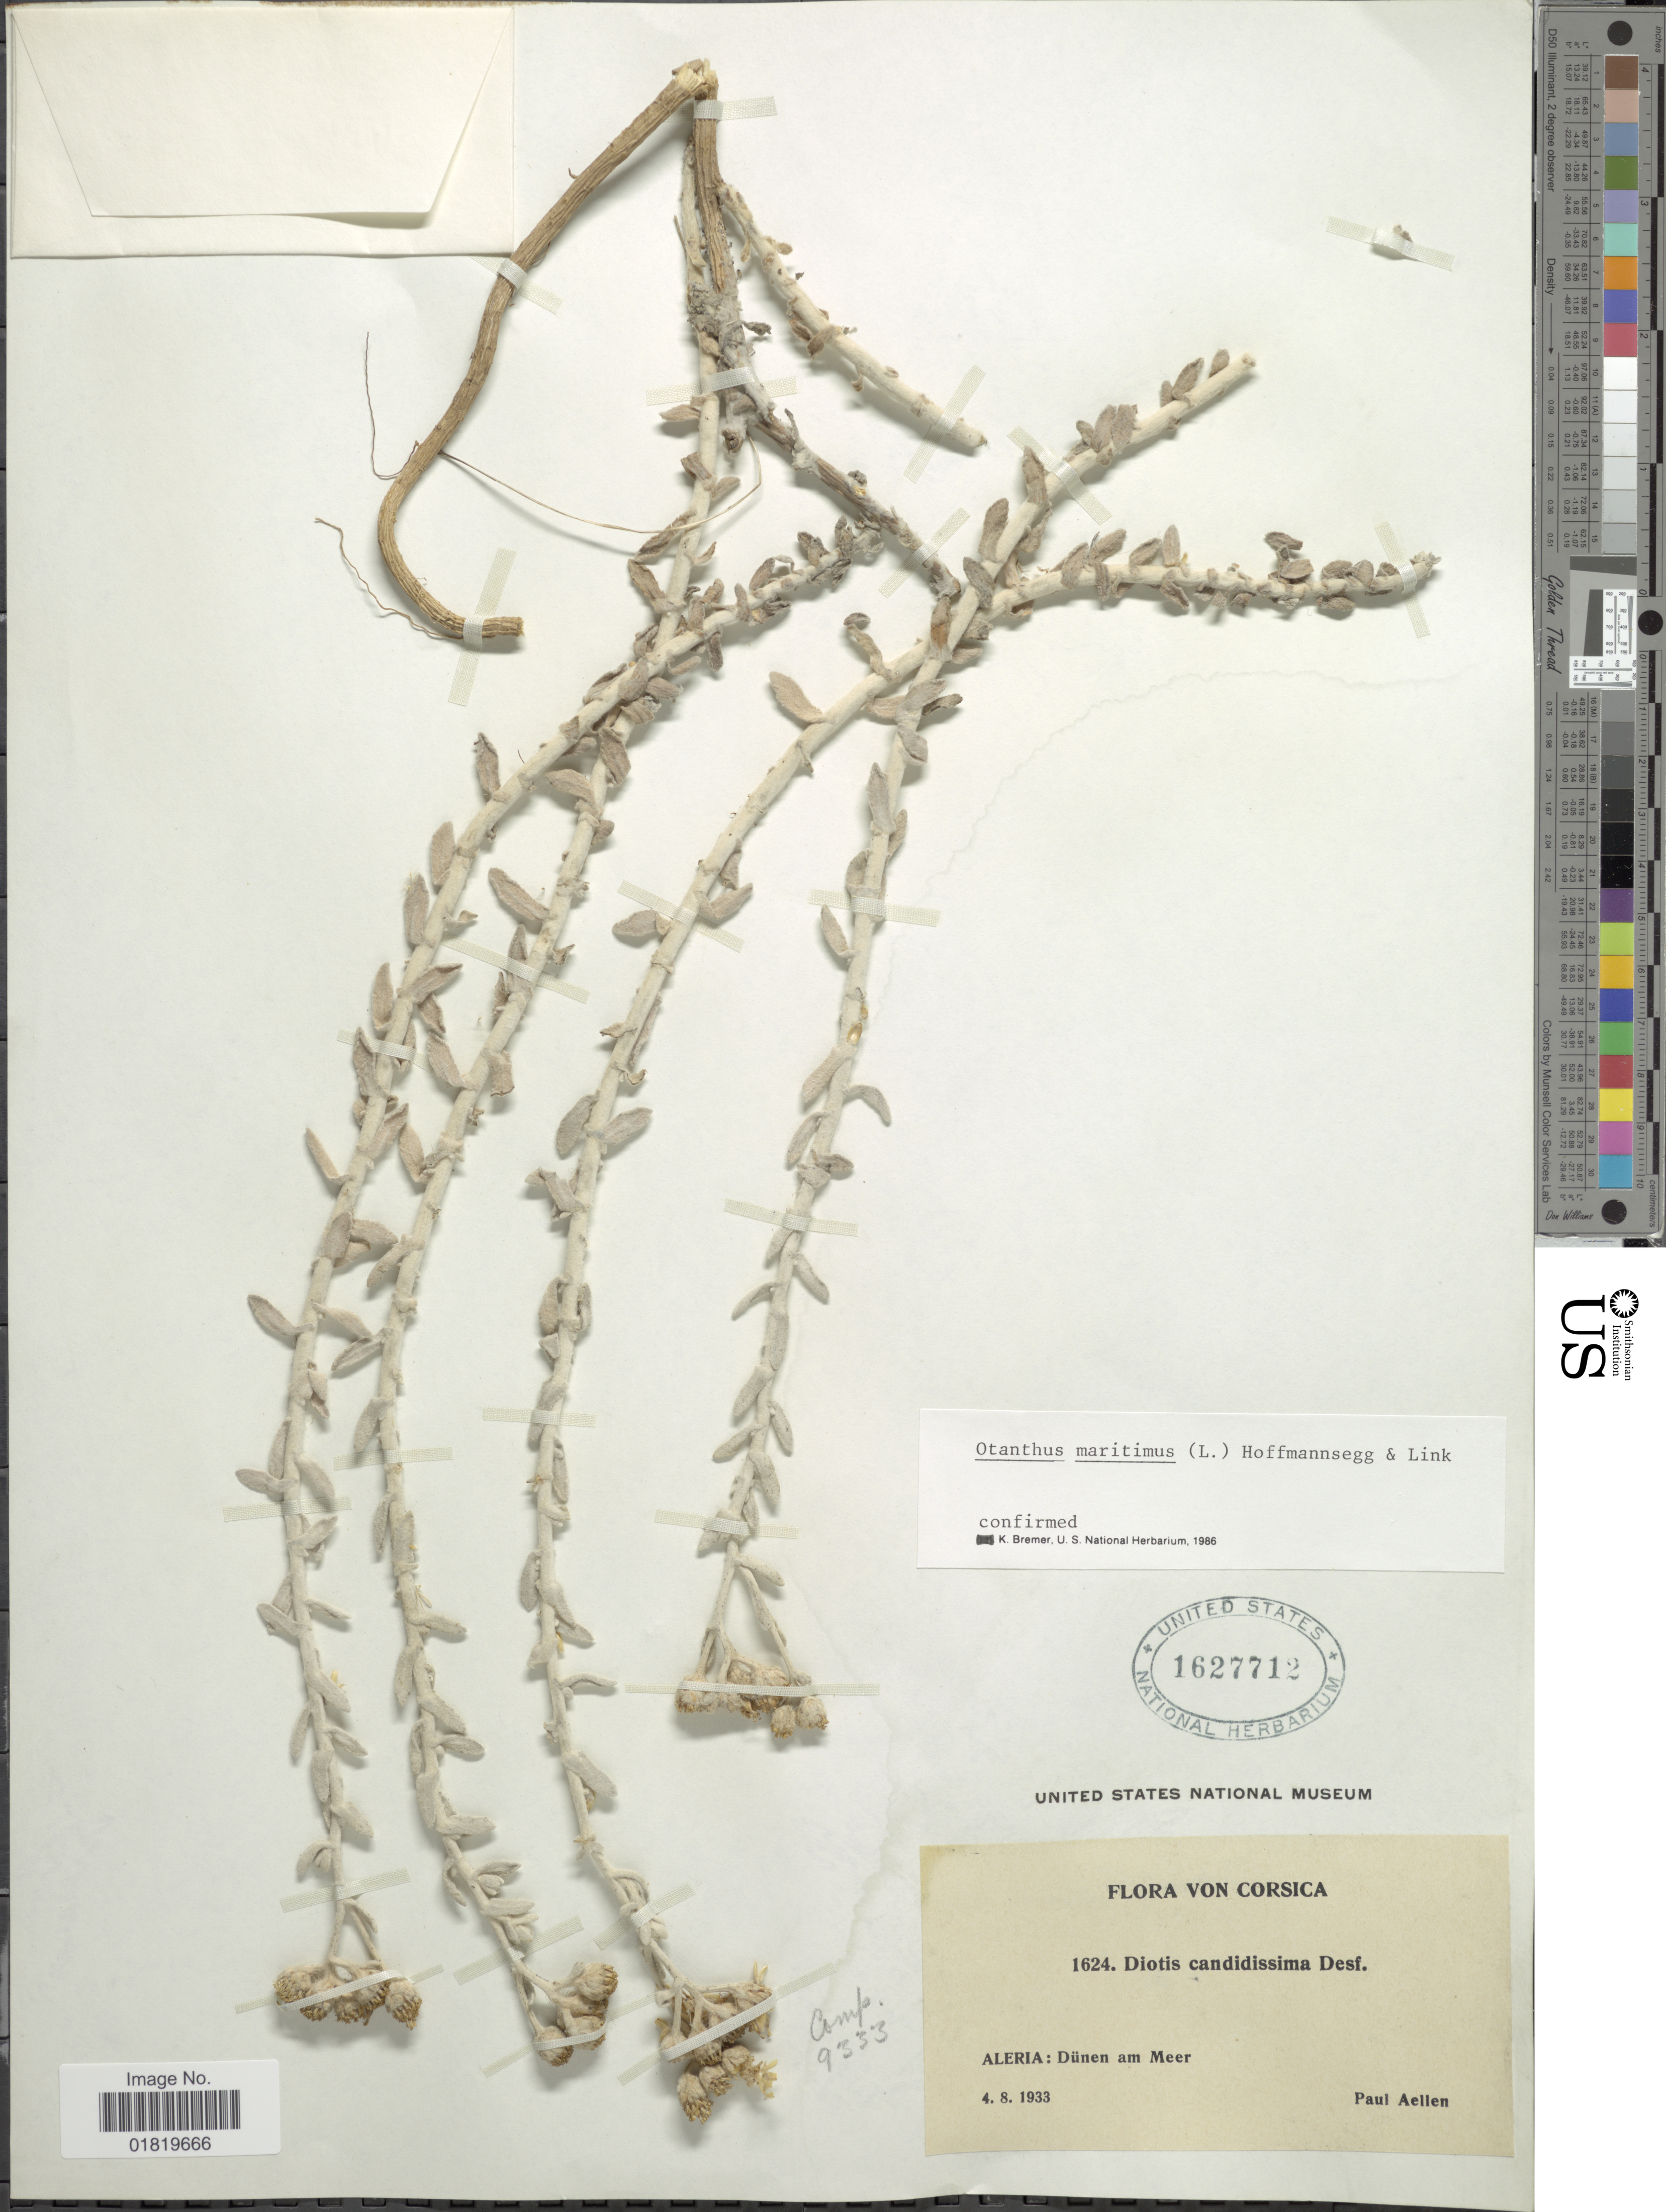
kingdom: Plantae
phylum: Tracheophyta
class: Magnoliopsida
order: Asterales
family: Asteraceae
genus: Otanthus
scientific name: Otanthus maritimus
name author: (L.) Hoffmanns. & Link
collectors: P. Aellen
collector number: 1624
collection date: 1933-08-04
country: France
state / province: Corsica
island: Corse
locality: Aleria: Dunen am Meer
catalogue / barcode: US 1627712